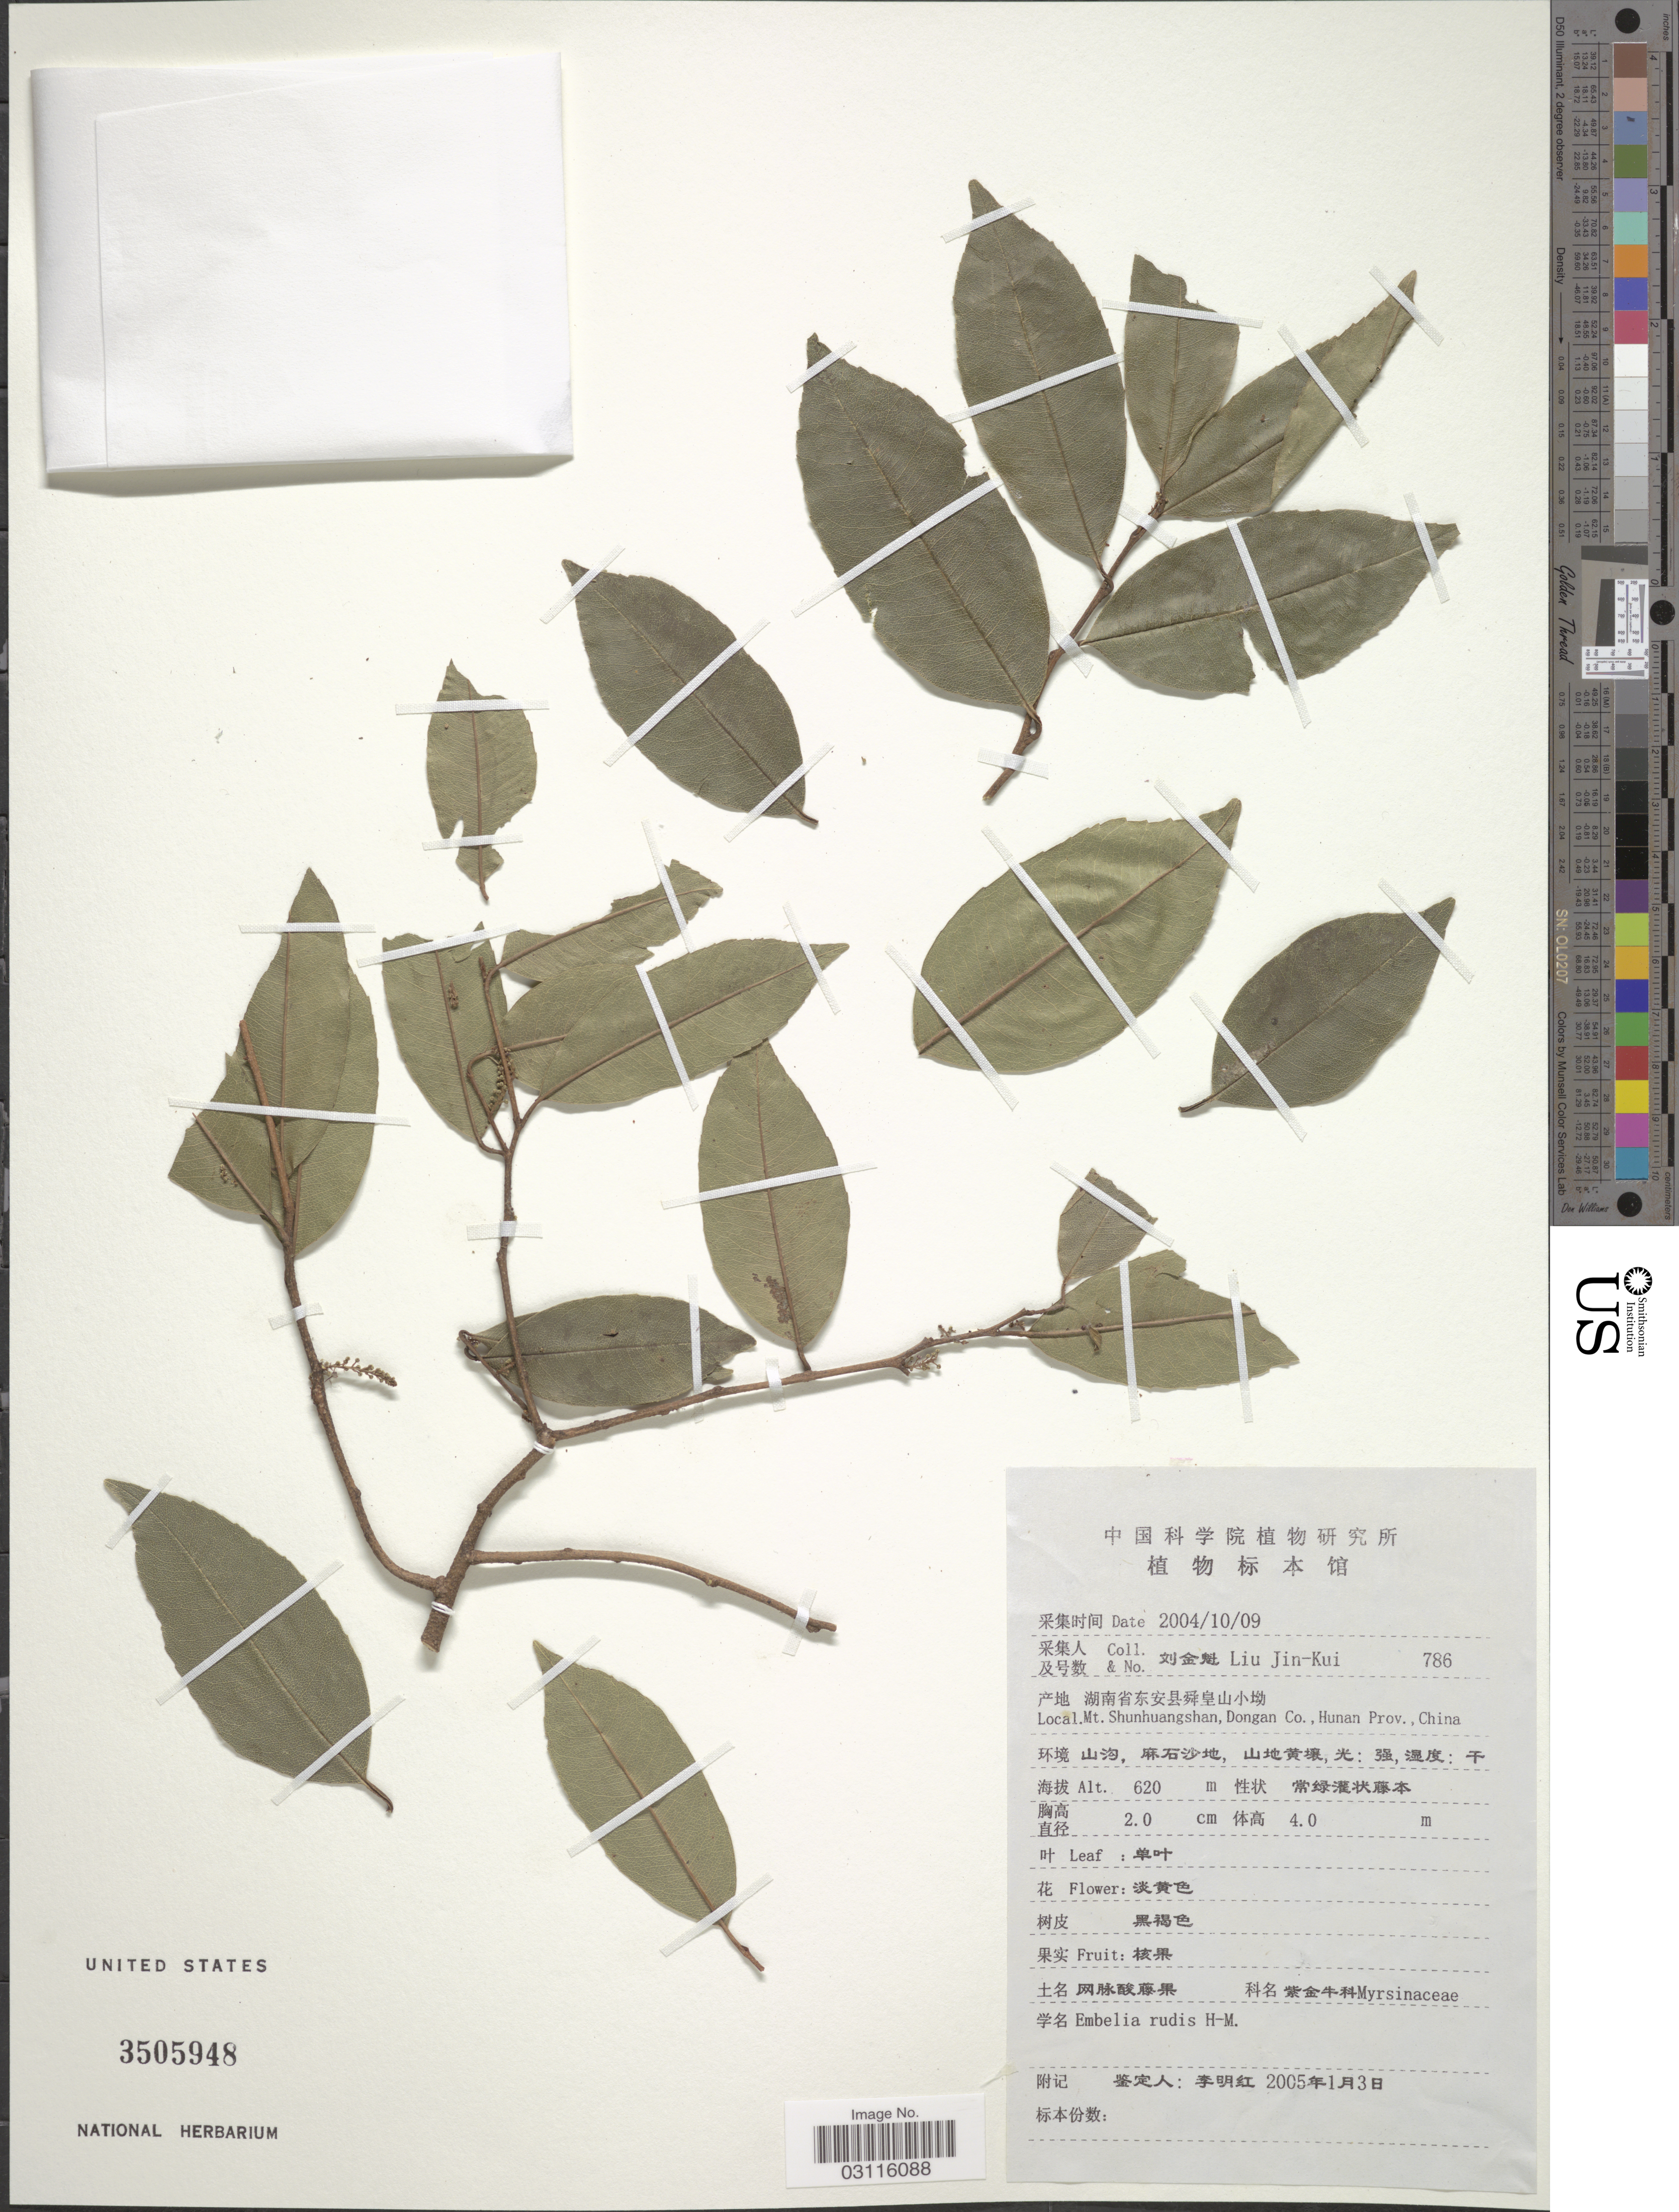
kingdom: Plantae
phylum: Tracheophyta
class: Magnoliopsida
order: Ericales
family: Primulaceae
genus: Embelia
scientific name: Embelia rudis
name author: Hand.-Mazz.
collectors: Liu Jin-Kui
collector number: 786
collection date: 2004-10-09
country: China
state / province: Hunan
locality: Mt. Shunhuangshan, Dongan Co., Hunan Prov.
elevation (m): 620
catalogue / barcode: US 3505948